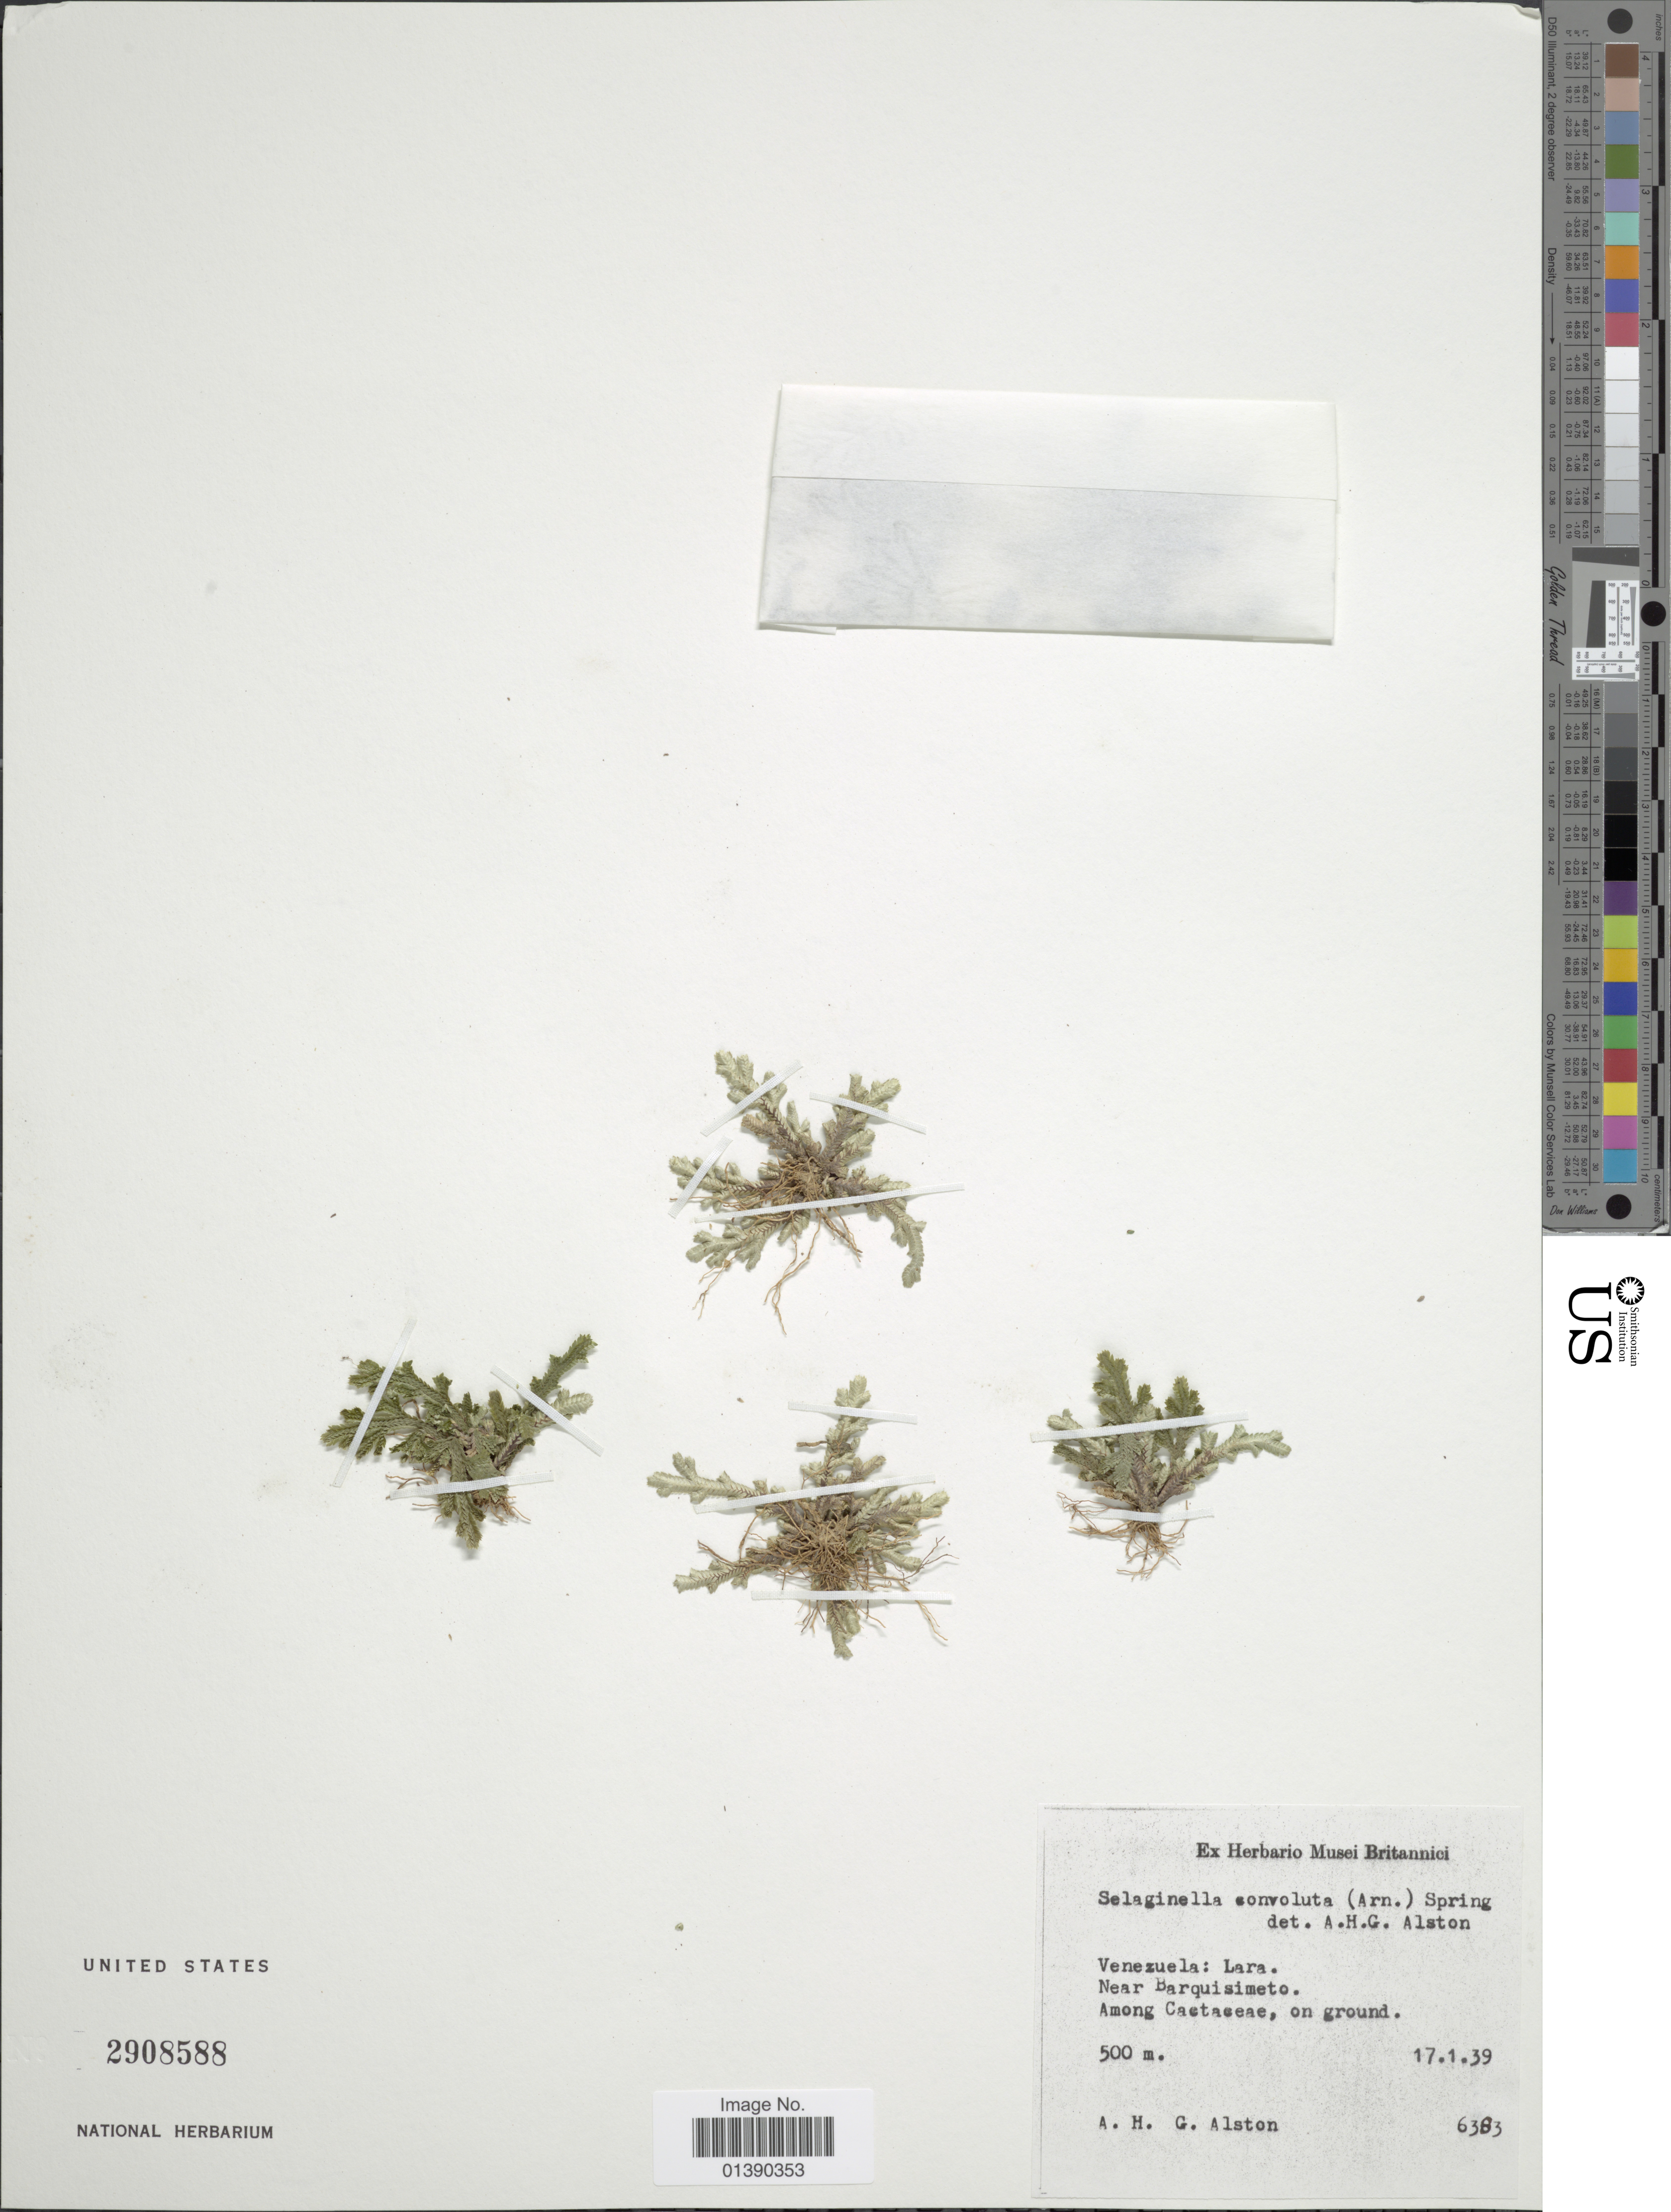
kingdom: Plantae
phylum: Tracheophyta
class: Lycopodiopsida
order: Selaginellales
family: Selaginellaceae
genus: Selaginella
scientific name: Selaginella convoluta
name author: (Arn.) Spring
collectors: A. H. Alston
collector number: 6383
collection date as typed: Transcribed d/m/y: 17/1/39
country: Venezuela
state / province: Lara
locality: Near barquisimato, Among Cacaceae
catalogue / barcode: US 2908588